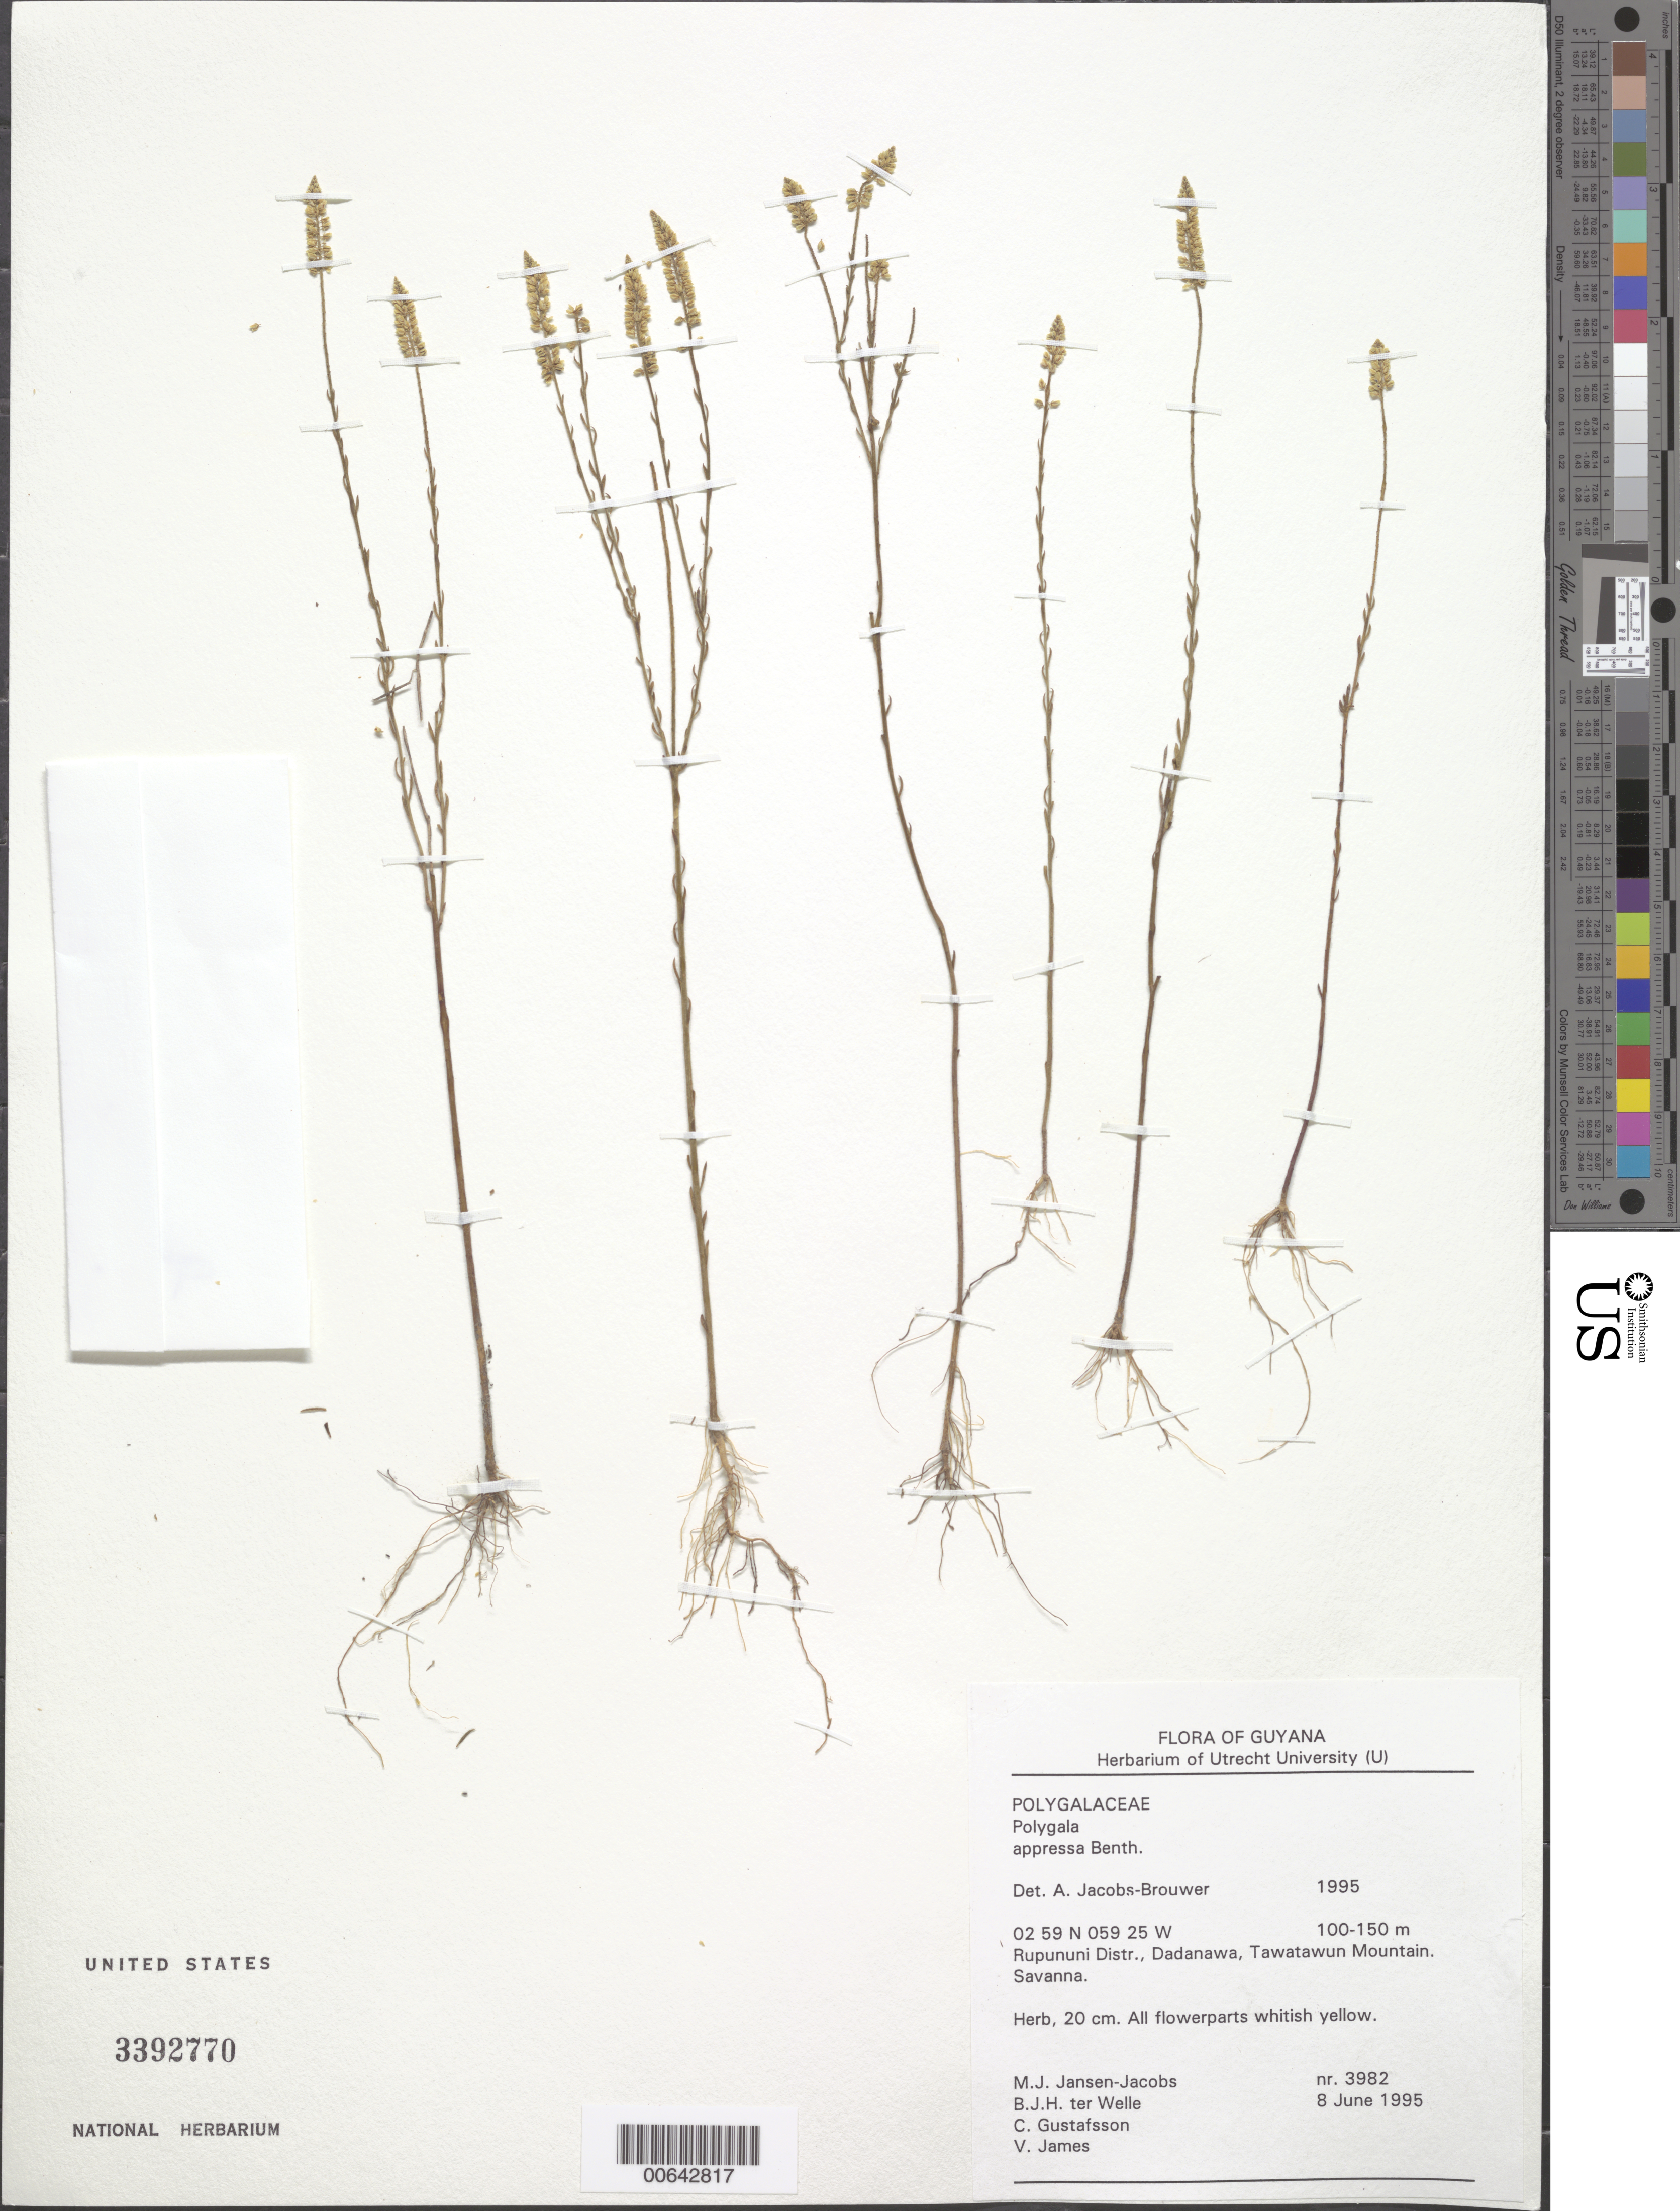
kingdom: Plantae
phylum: Tracheophyta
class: Magnoliopsida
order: Fabales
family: Polygalaceae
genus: Polygala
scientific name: Polygala appressa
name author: Benth.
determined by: Jacobs-Brouwer, A.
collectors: M. J. Jansen-Jacobs, B. Welle, C. G. Gustafsson & V. James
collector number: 3982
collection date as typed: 8-Jun-95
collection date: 1995-06-08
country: Guyana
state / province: U. Takutu-U. Essequibo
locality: Dadanawa, Tawatawun Mt., Rupununi District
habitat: Savanna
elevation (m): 100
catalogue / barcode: US 3392770